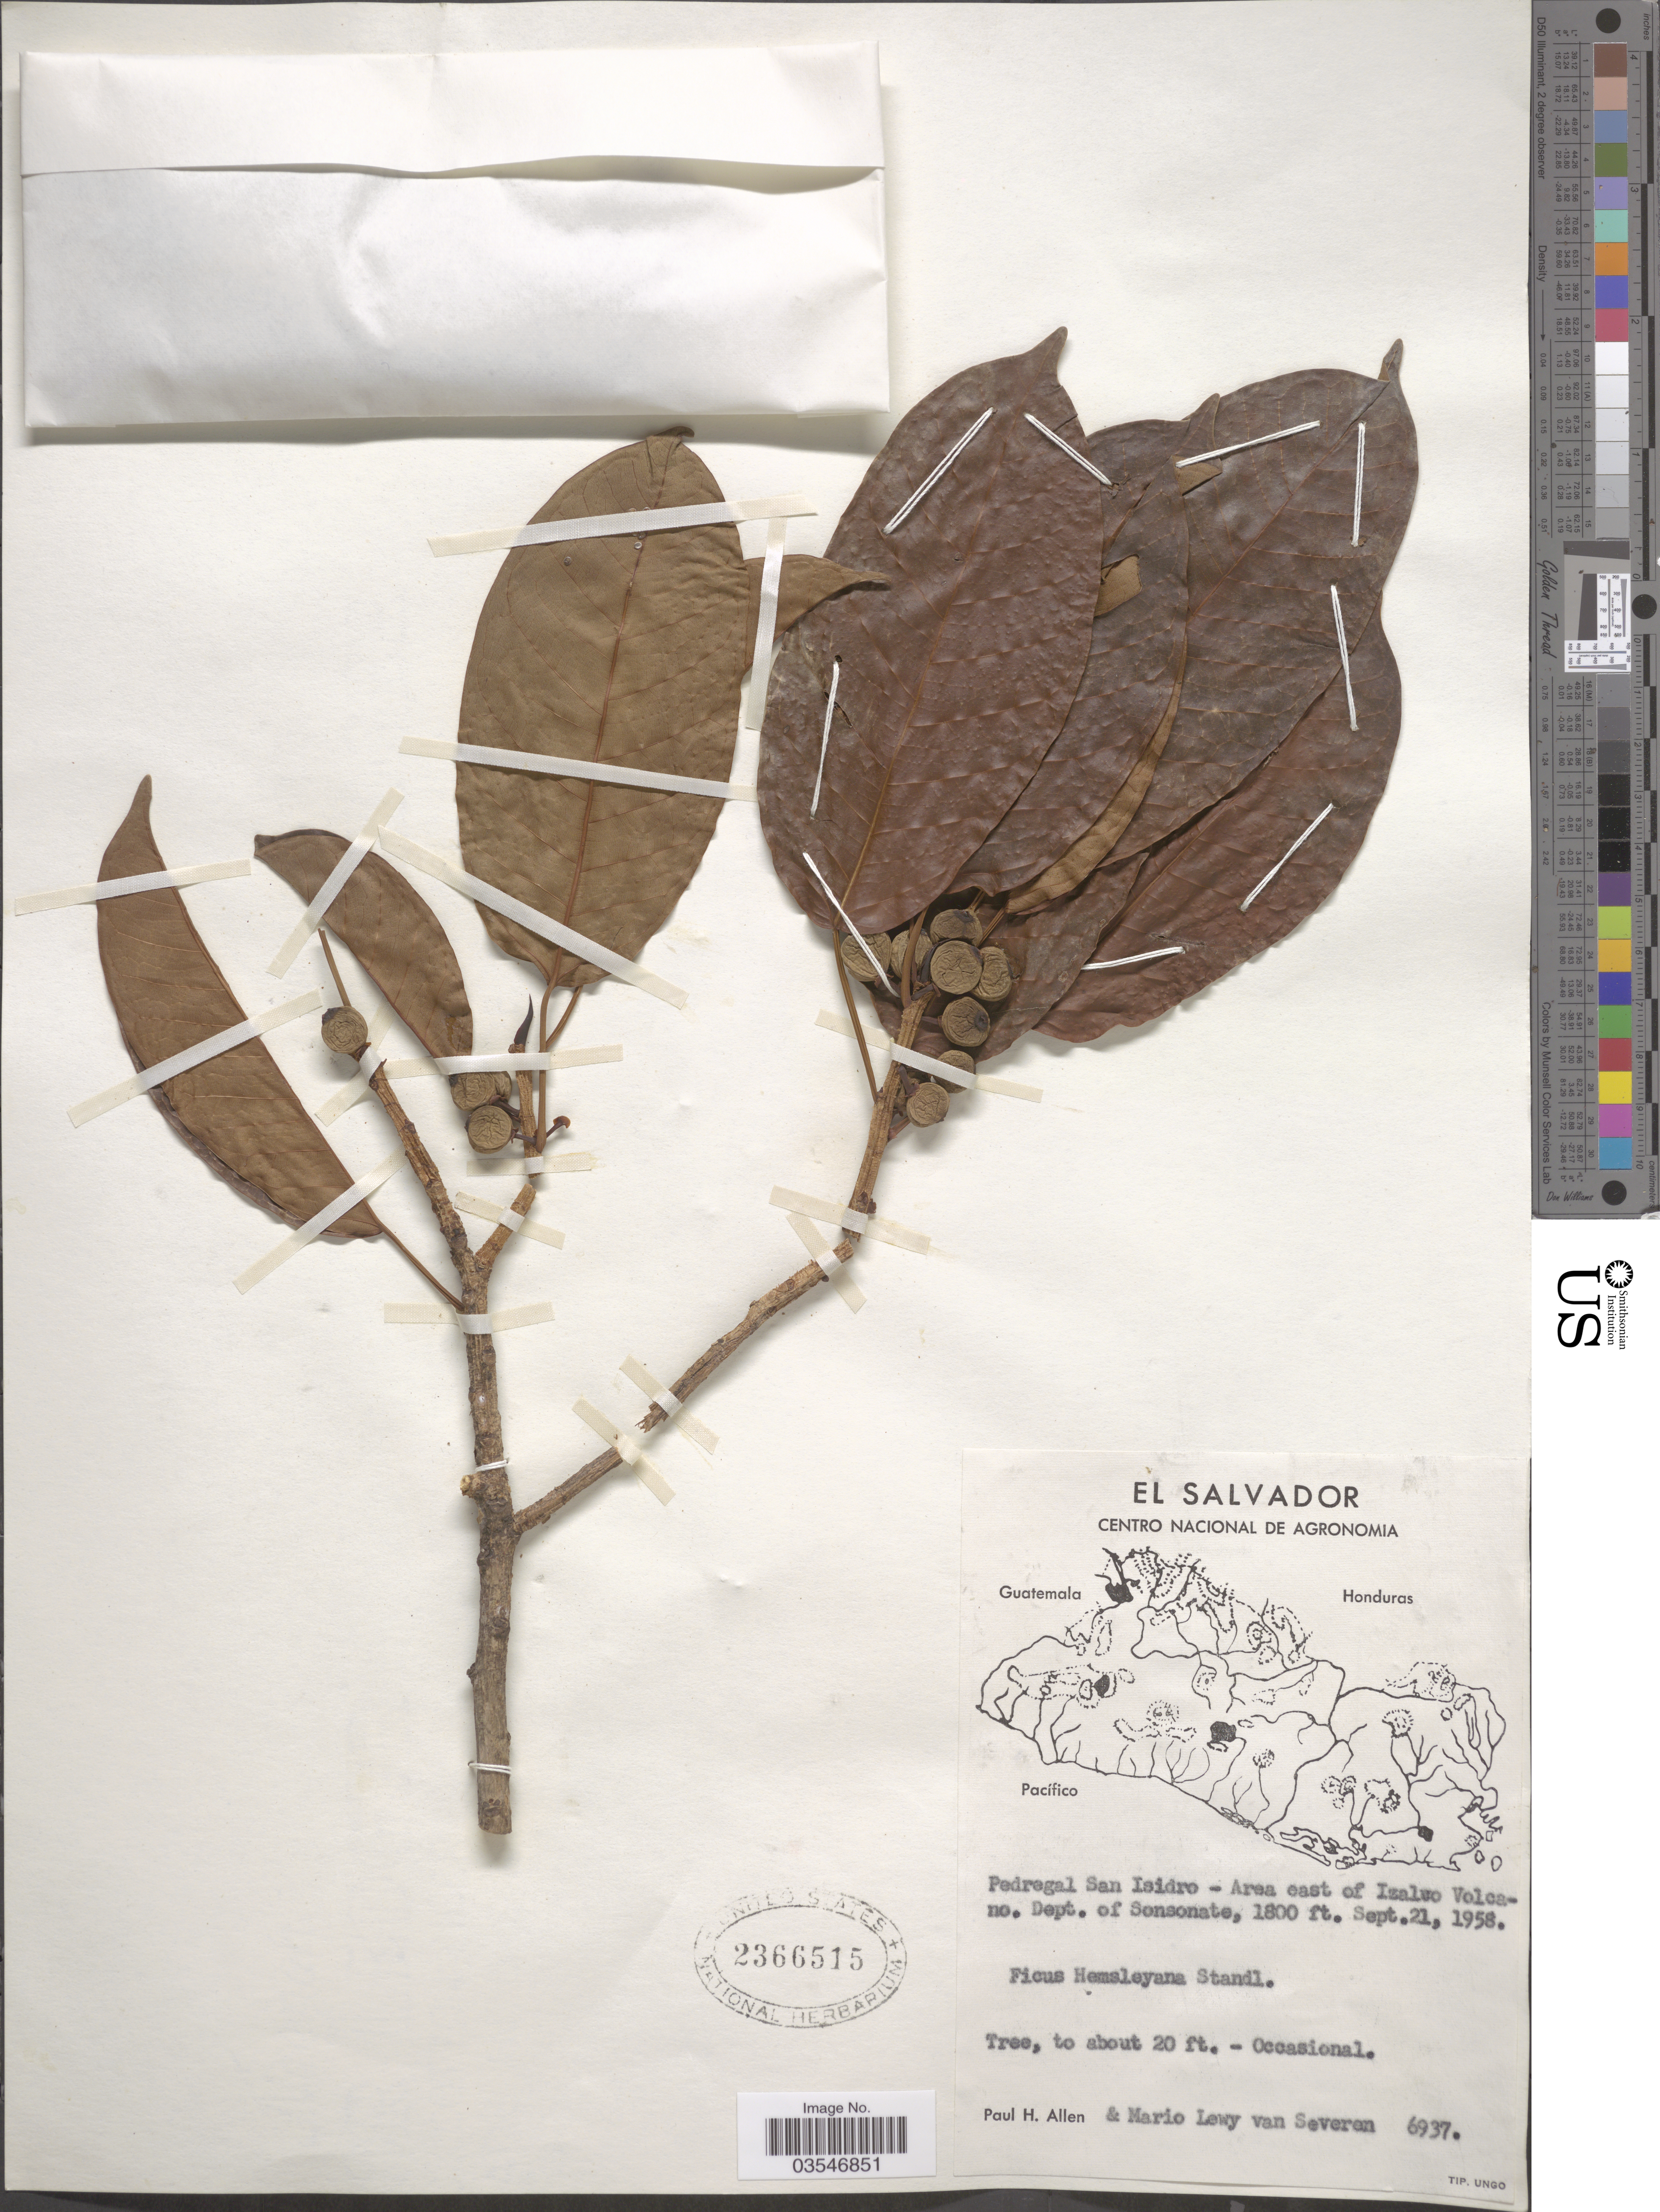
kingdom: Plantae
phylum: Tracheophyta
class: Magnoliopsida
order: Rosales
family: Moraceae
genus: Ficus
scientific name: Ficus citrifolia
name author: Mill.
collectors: P. H. Allen & M. Van Severen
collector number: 6937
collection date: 1958-09-21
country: El Salvador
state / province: Sonsonate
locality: Pedregal San Isidro - Area east of Izalvo Volcano. Dept. of Sonsonate.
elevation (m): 549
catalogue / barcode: US 2366515